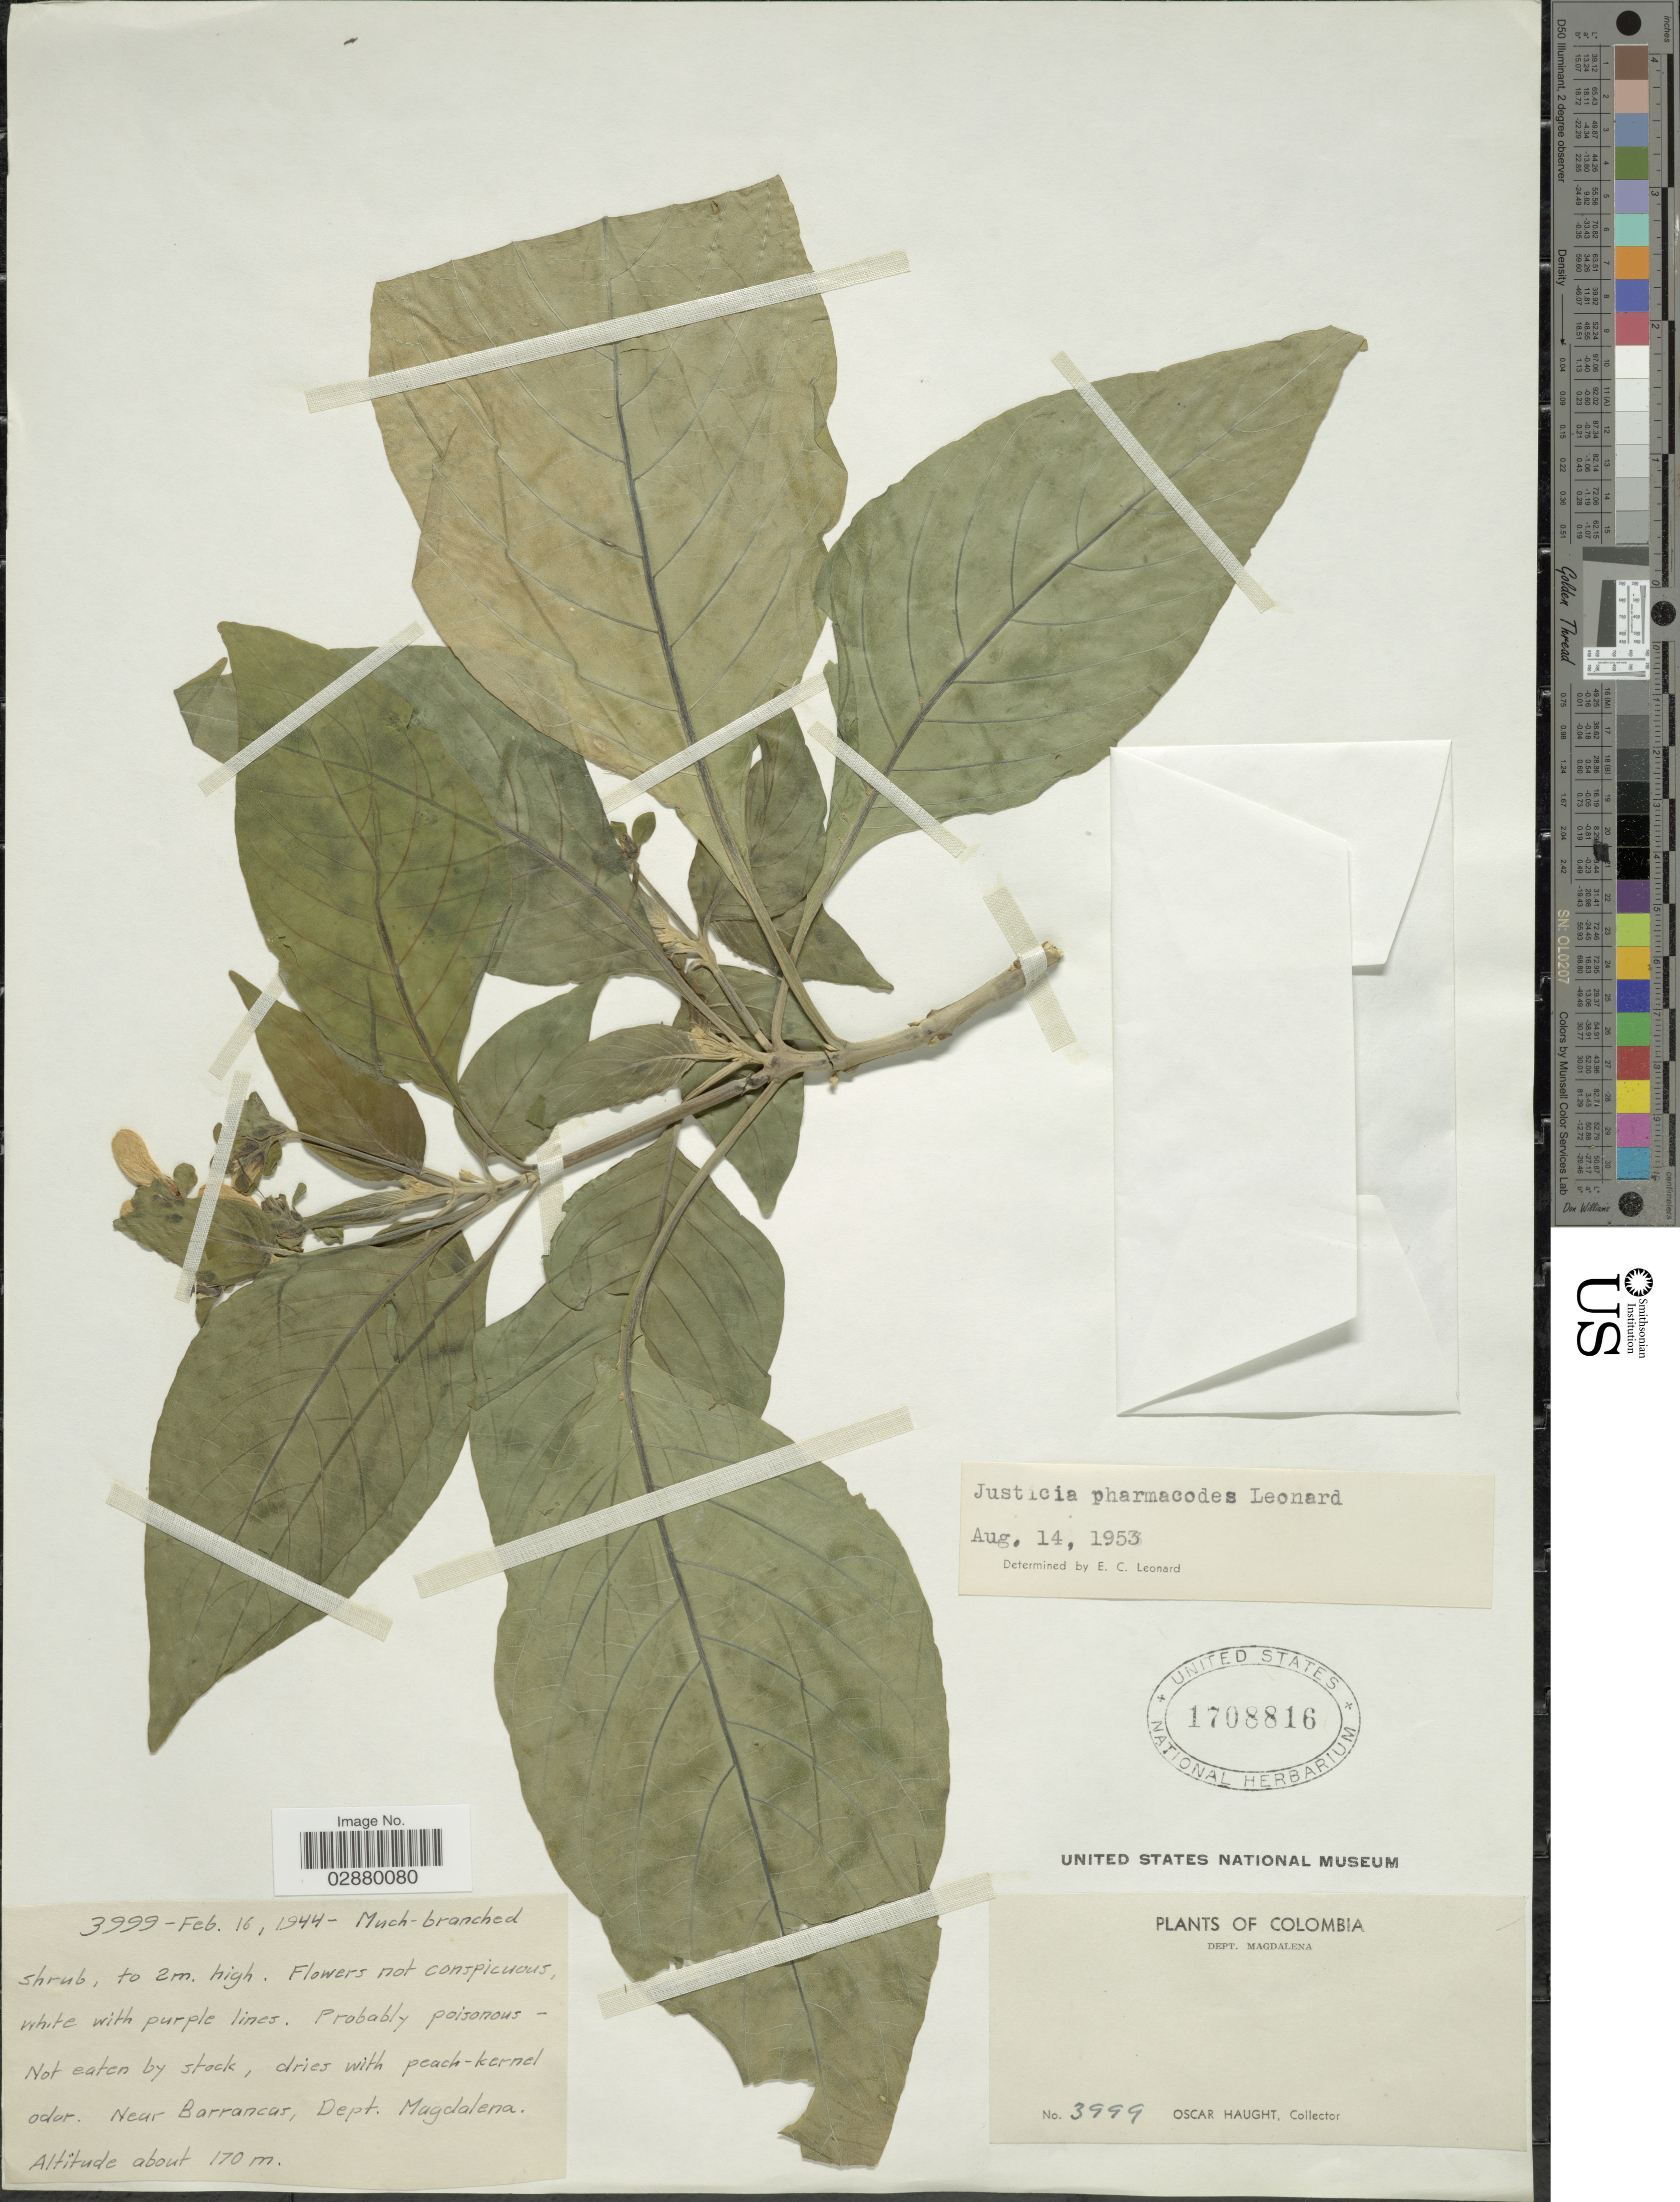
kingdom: Plantae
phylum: Tracheophyta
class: Magnoliopsida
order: Lamiales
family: Acanthaceae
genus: Justicia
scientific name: Justicia pharmacodes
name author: Leonard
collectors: O. Haught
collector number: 3999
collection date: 1944-02-16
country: Colombia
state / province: Magdalena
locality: Near Barrancar, Dept. Magdalena.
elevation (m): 170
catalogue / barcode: US 1708816